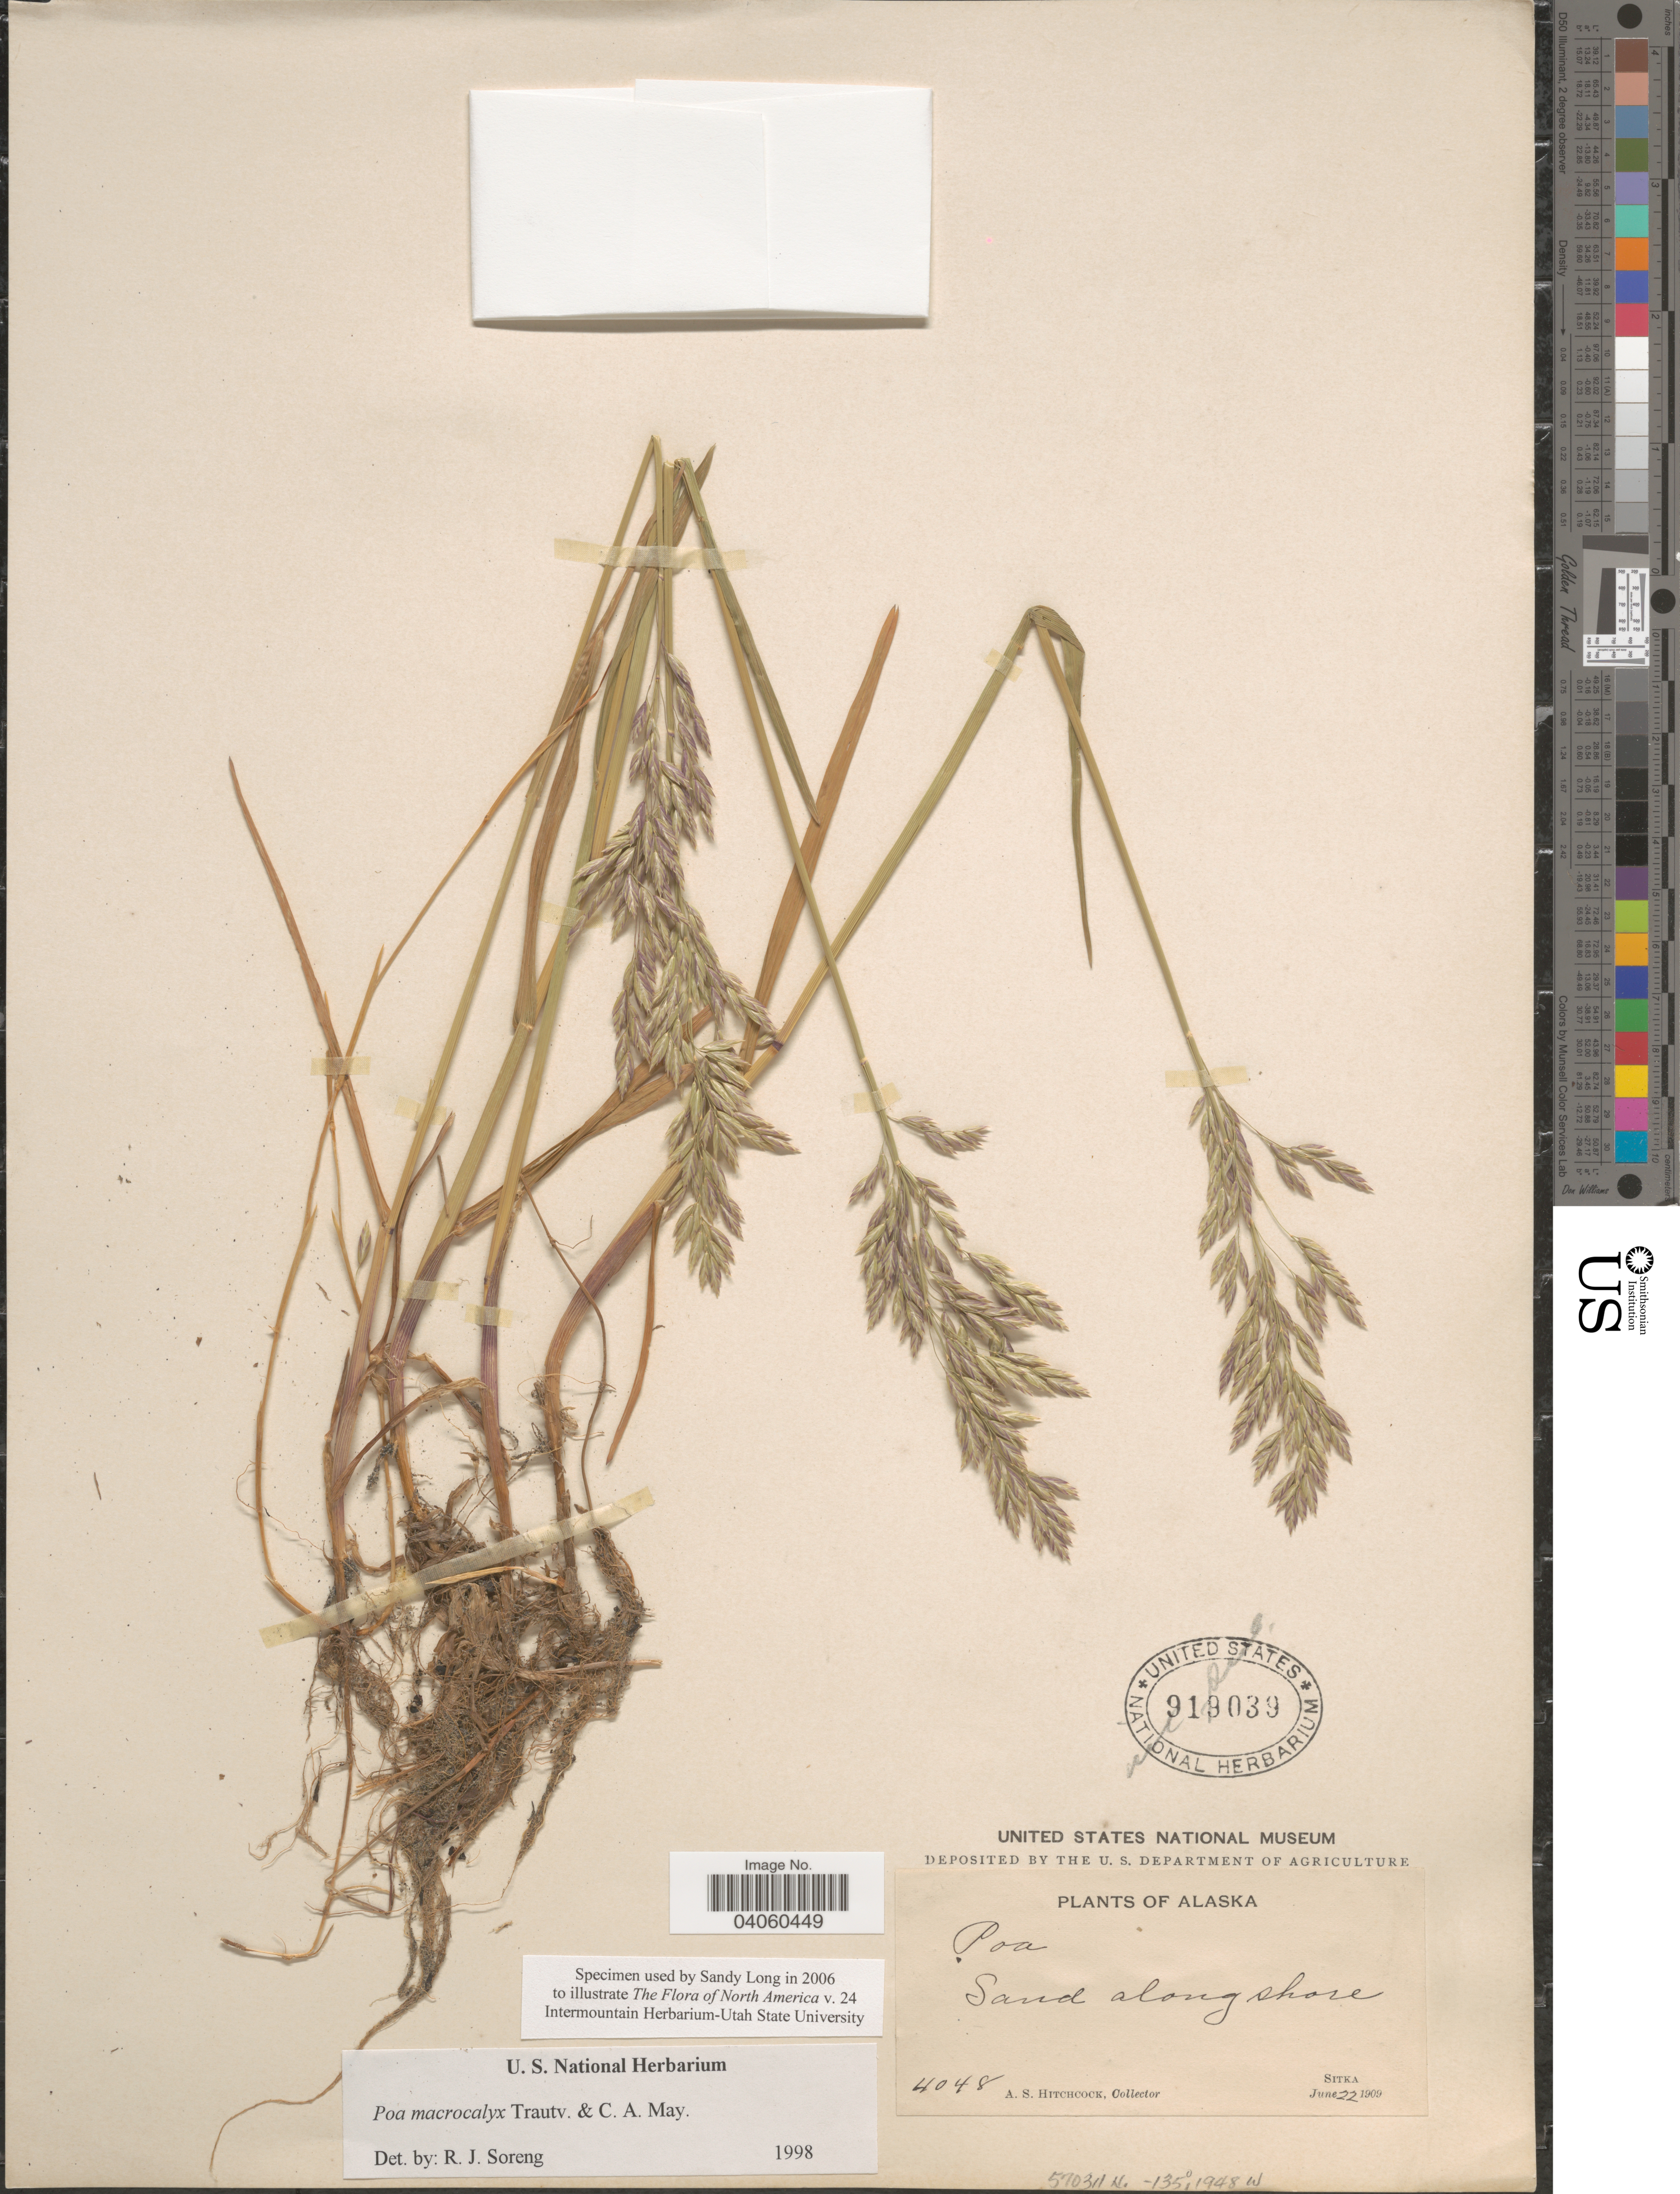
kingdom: Plantae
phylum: Tracheophyta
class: Liliopsida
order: Poales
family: Poaceae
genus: Poa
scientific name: Poa macrocalyx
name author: Trautv. & C.A. Mey.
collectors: A. S. Hitchcock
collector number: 4048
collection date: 1909-06-22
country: United States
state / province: Alaska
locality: Sitka.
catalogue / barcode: US 919039